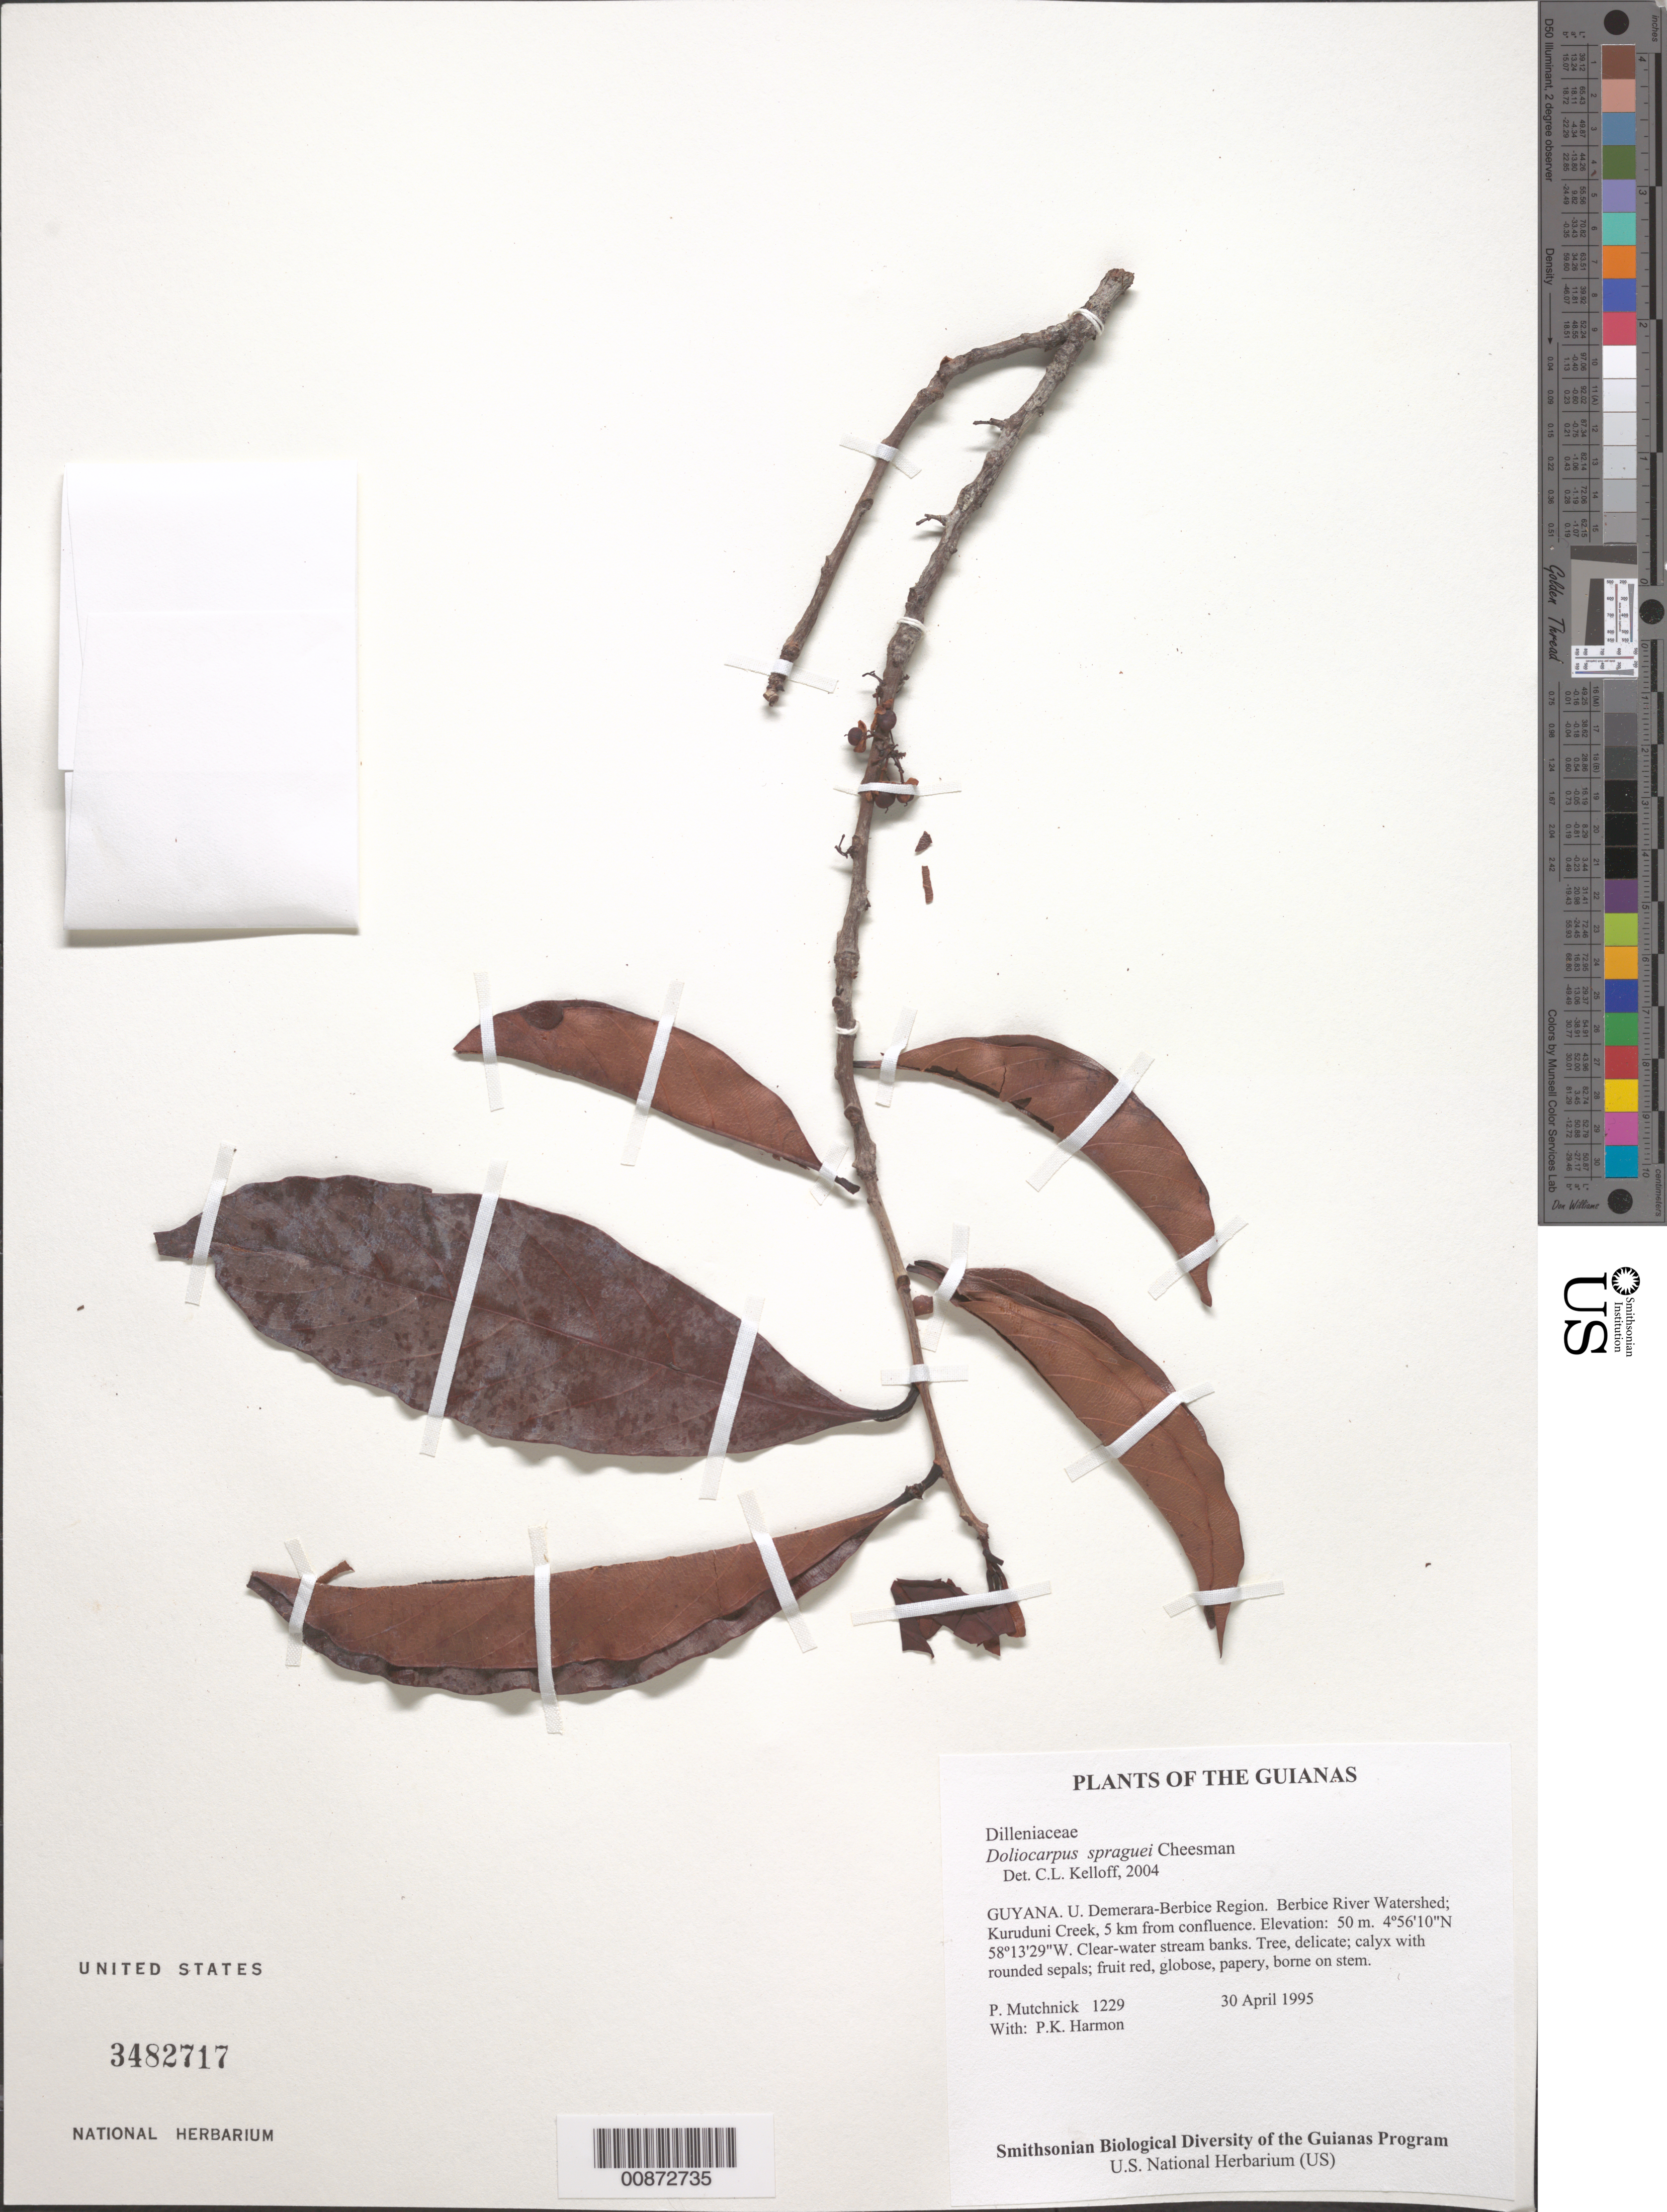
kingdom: Plantae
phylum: Tracheophyta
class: Magnoliopsida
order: Dilleniales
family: Dilleniaceae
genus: Doliocarpus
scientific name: Doliocarpus spraguei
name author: Cheesman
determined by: Kelloff, Carol L., (US), Smithsonian Institution - National Museum of Natural History (UNITED STATES)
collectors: P. Mutchnick & P. Harmon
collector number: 1229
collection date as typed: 30 April 1995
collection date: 1995-04-30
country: Guyana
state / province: U. Demerara-Berbice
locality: Berbice River Watershed; Kuruduni Creek, 5 km from confluence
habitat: Clear-water stream banks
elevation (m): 50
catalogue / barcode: US 3482717